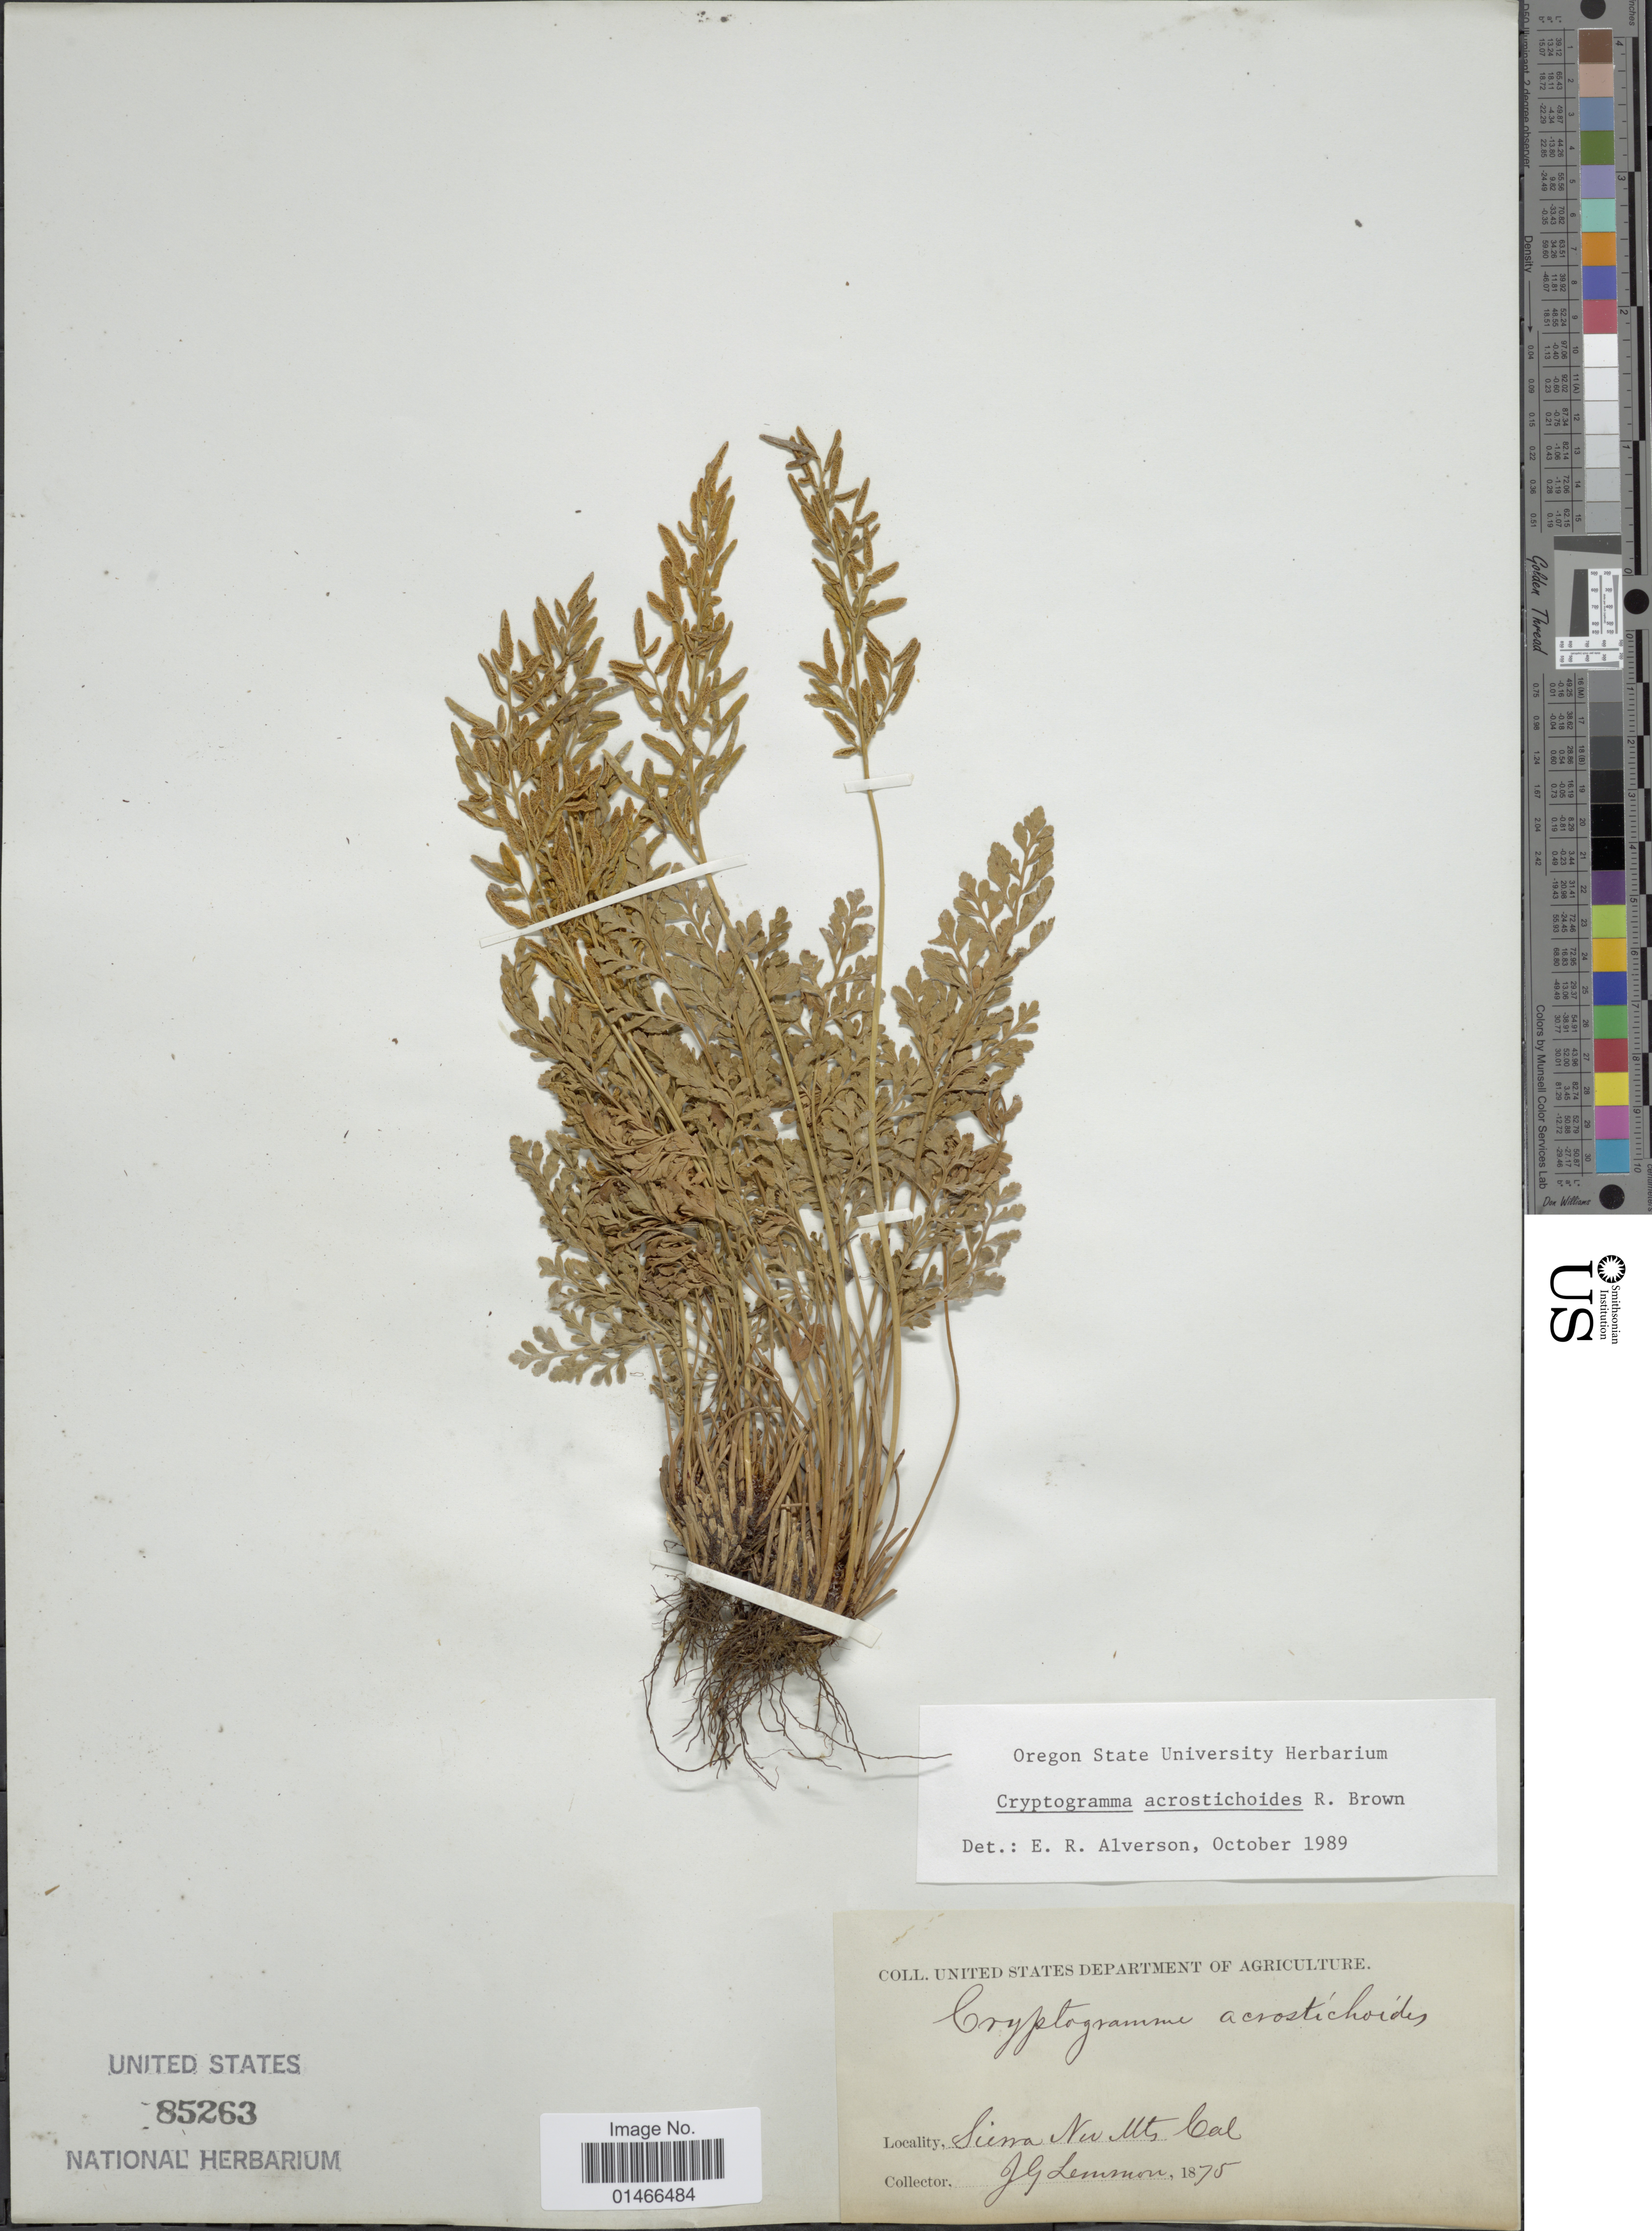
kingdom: Plantae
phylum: Tracheophyta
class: Polypodiopsida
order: Polypodiales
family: Pteridaceae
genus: Cryptogramma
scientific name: Cryptogramma acrostichoides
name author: R. Br.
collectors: J. Lemmon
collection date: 1875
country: United States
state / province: California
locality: Sierra Nw Mts Cal.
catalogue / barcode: US 85263